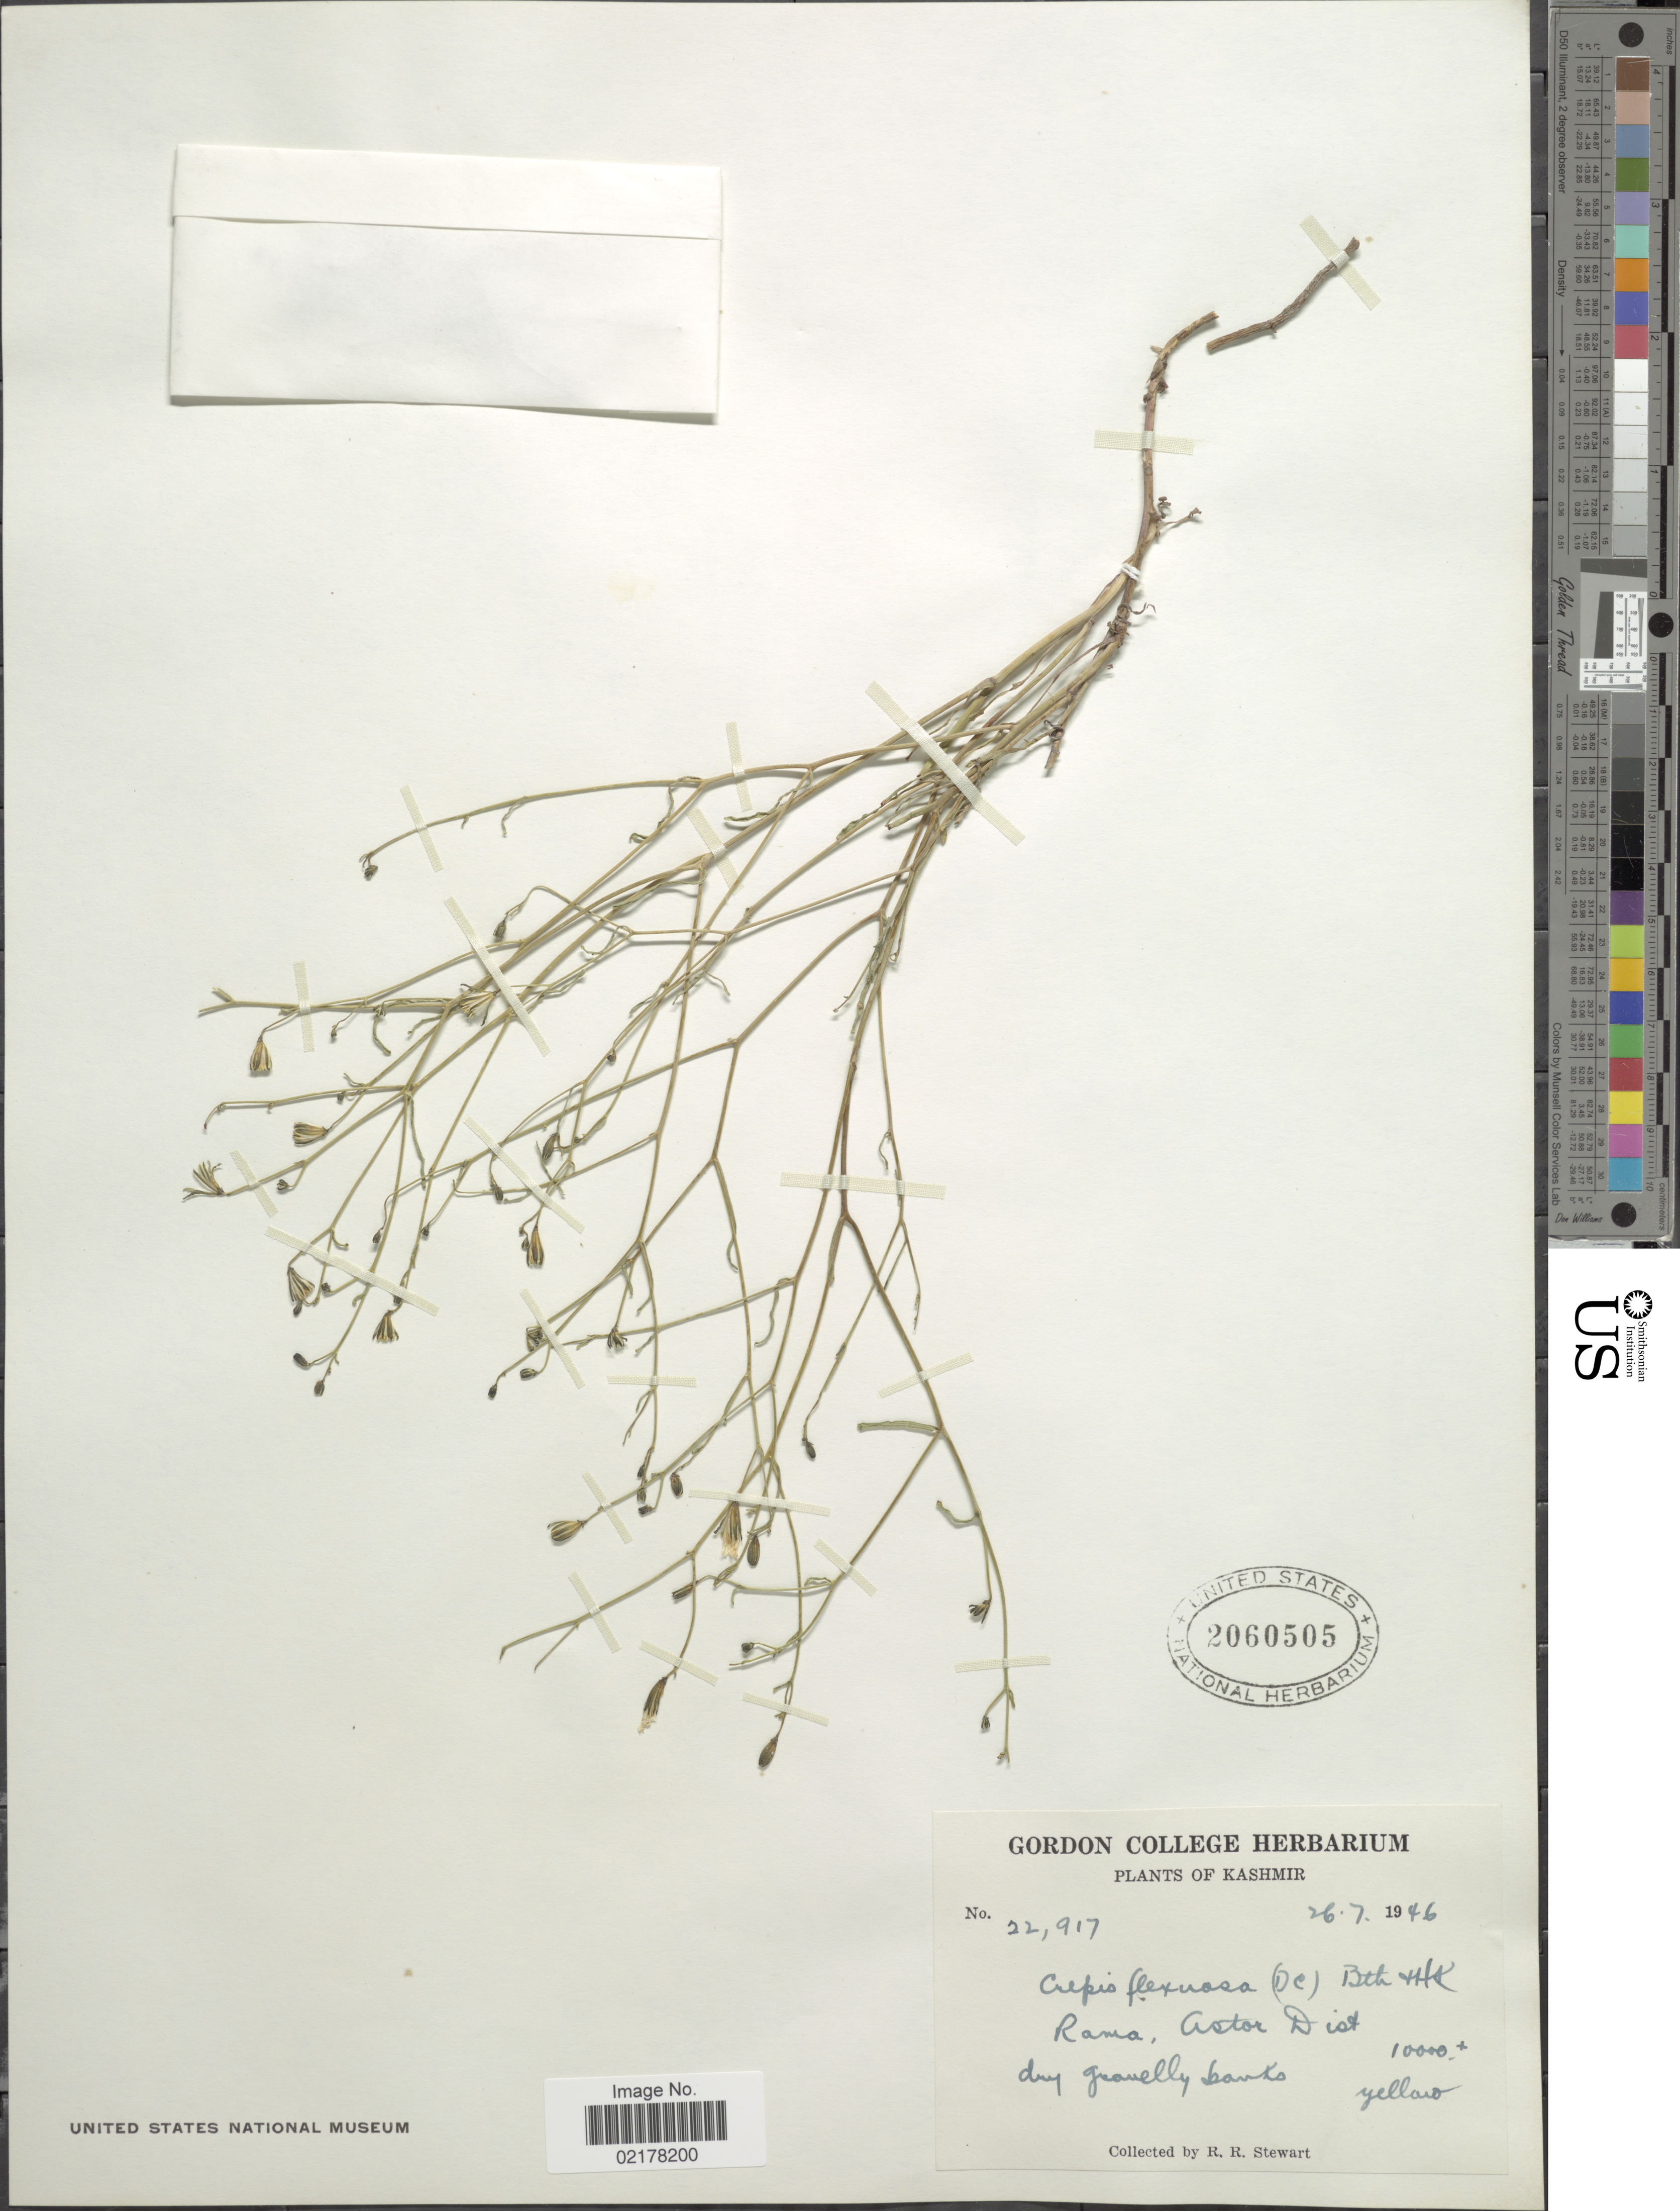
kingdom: Plantae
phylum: Tracheophyta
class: Magnoliopsida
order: Asterales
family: Asteraceae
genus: Askellia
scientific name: Askellia flexuosa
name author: (Ledeb.) W.A. Weber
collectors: R. R. Stewart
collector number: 22917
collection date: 1946-07-26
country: India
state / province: Jammu and Kashmir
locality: Kashmir. Rama, Astor Dist.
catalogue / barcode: US 2060505